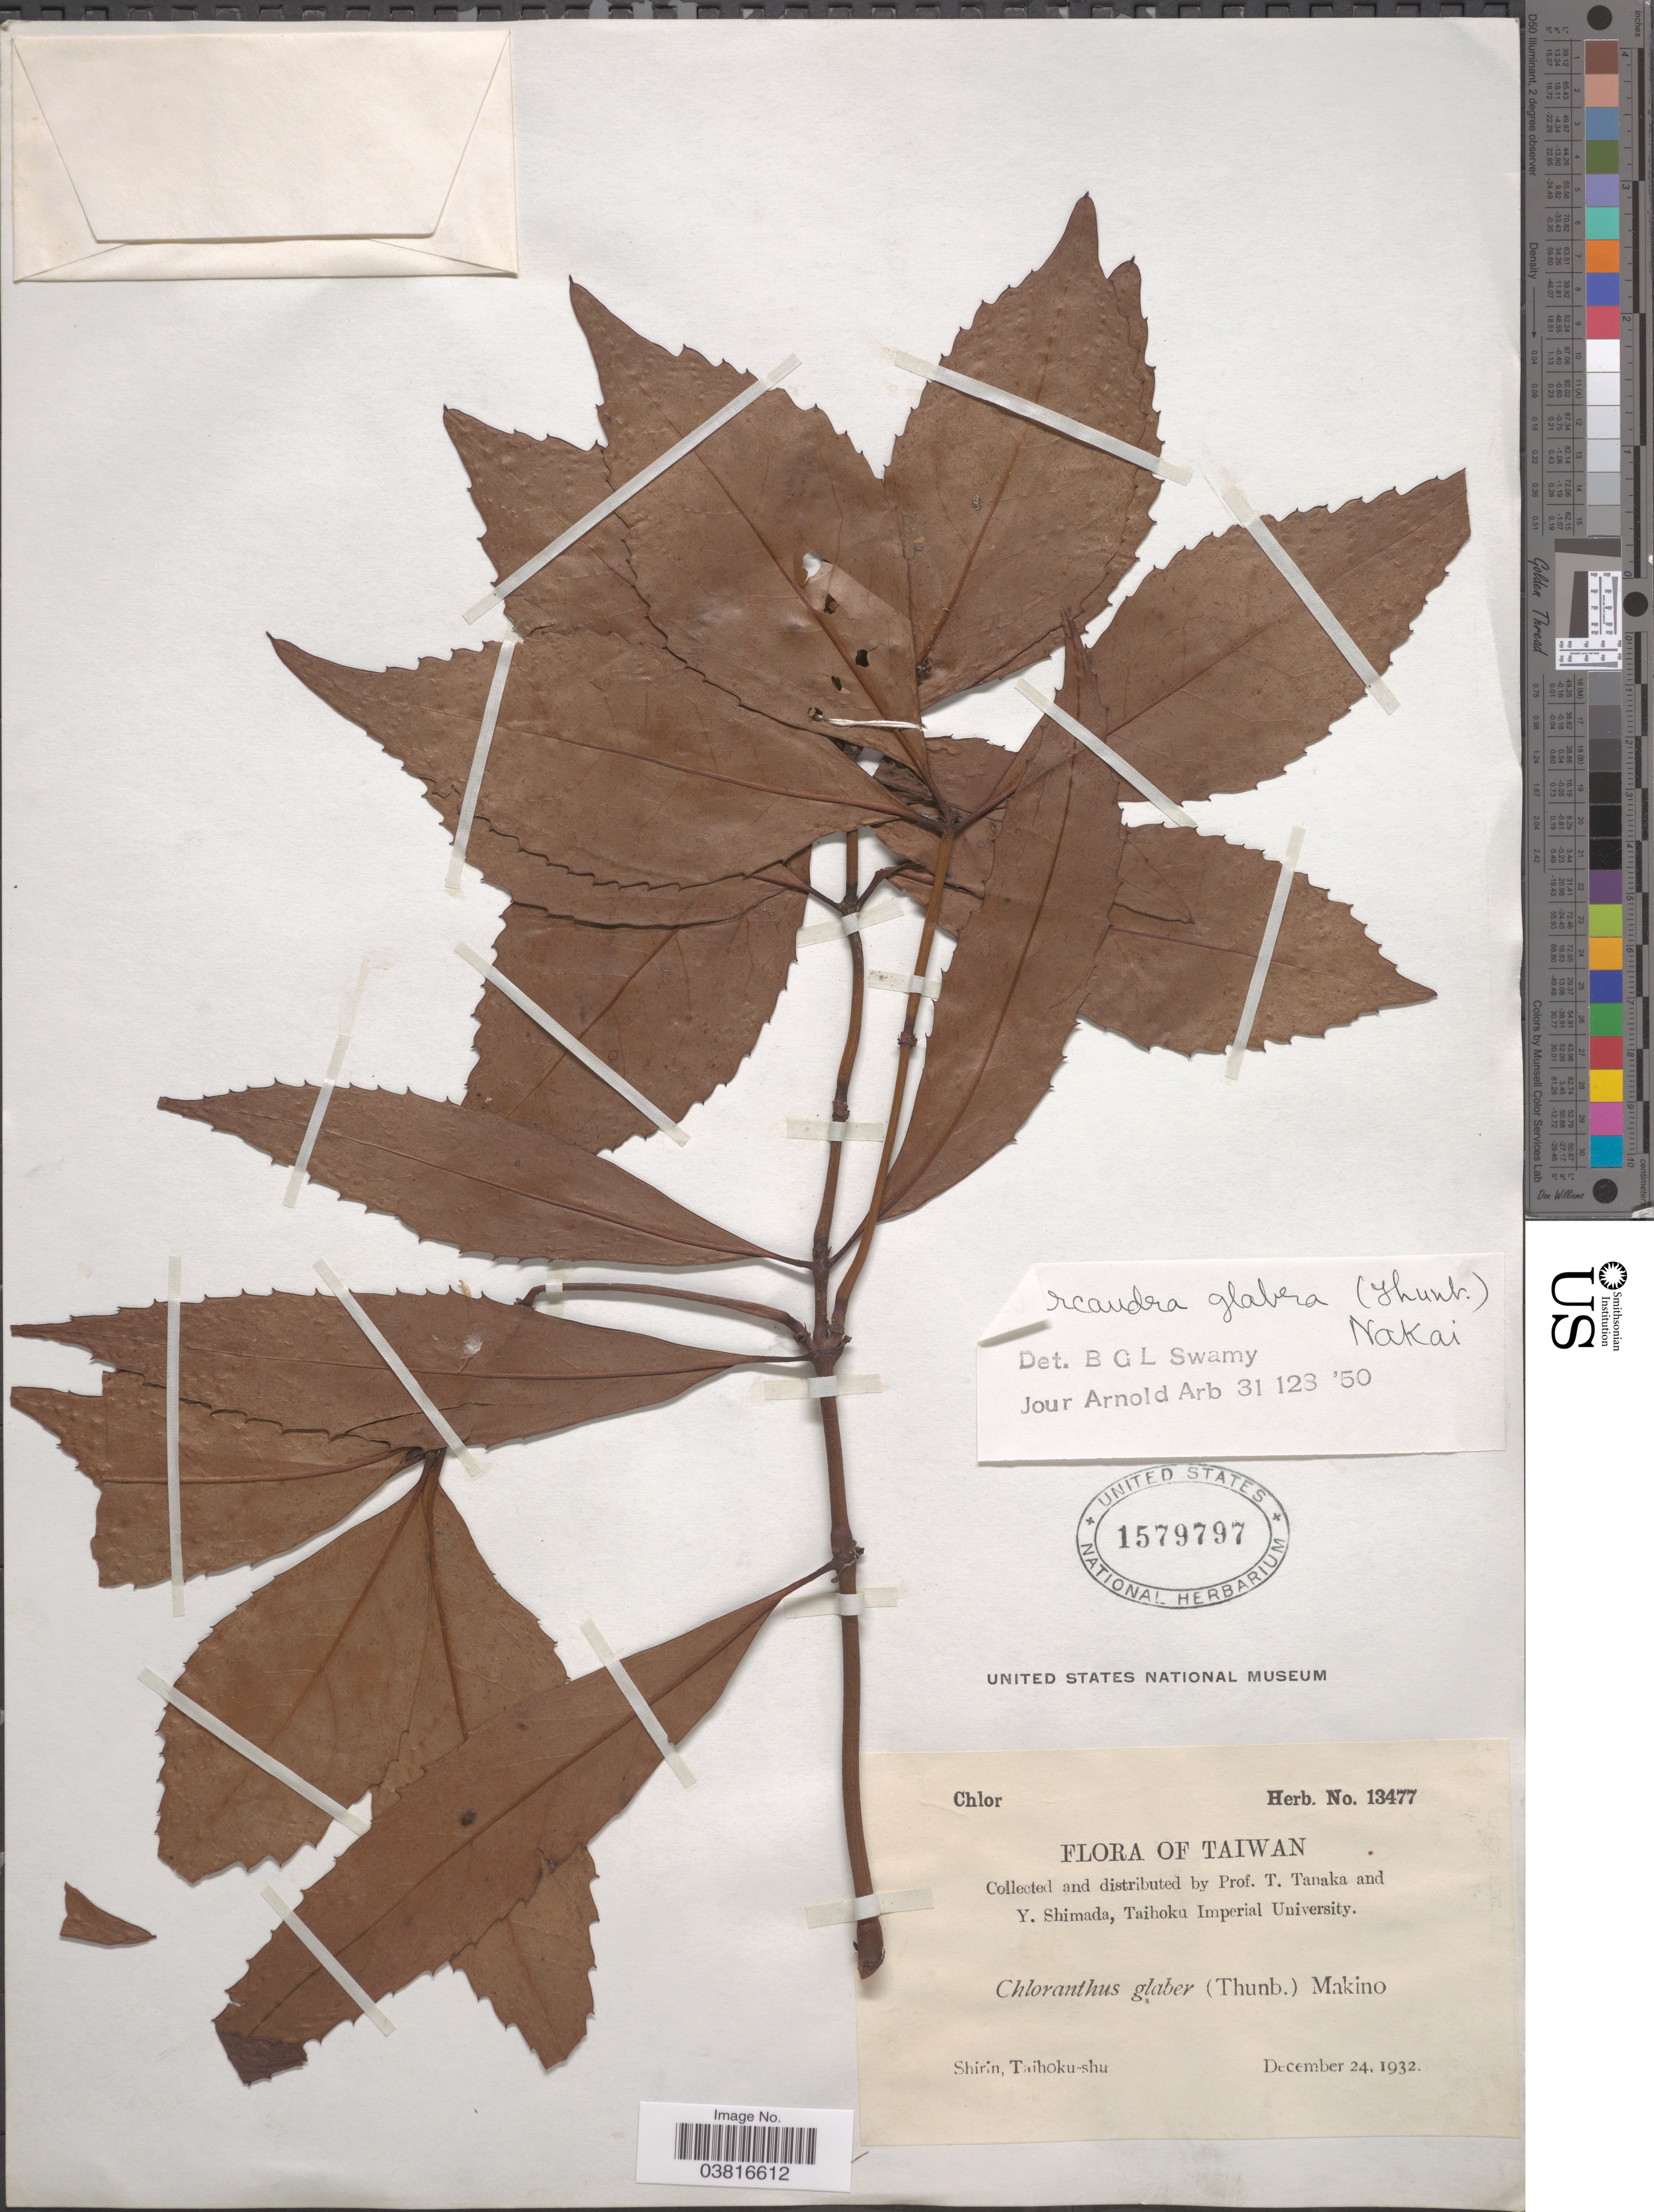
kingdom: Plantae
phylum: Tracheophyta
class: Magnoliopsida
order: Chloranthales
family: Chloranthaceae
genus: Sarcandra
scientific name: Sarcandra glabra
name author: (Thunb.) Nakai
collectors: T. Tanaka & Y. Shimada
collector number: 13477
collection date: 1932-12-24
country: Taiwan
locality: Shirin, Taihoku-shu.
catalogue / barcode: US 1579797